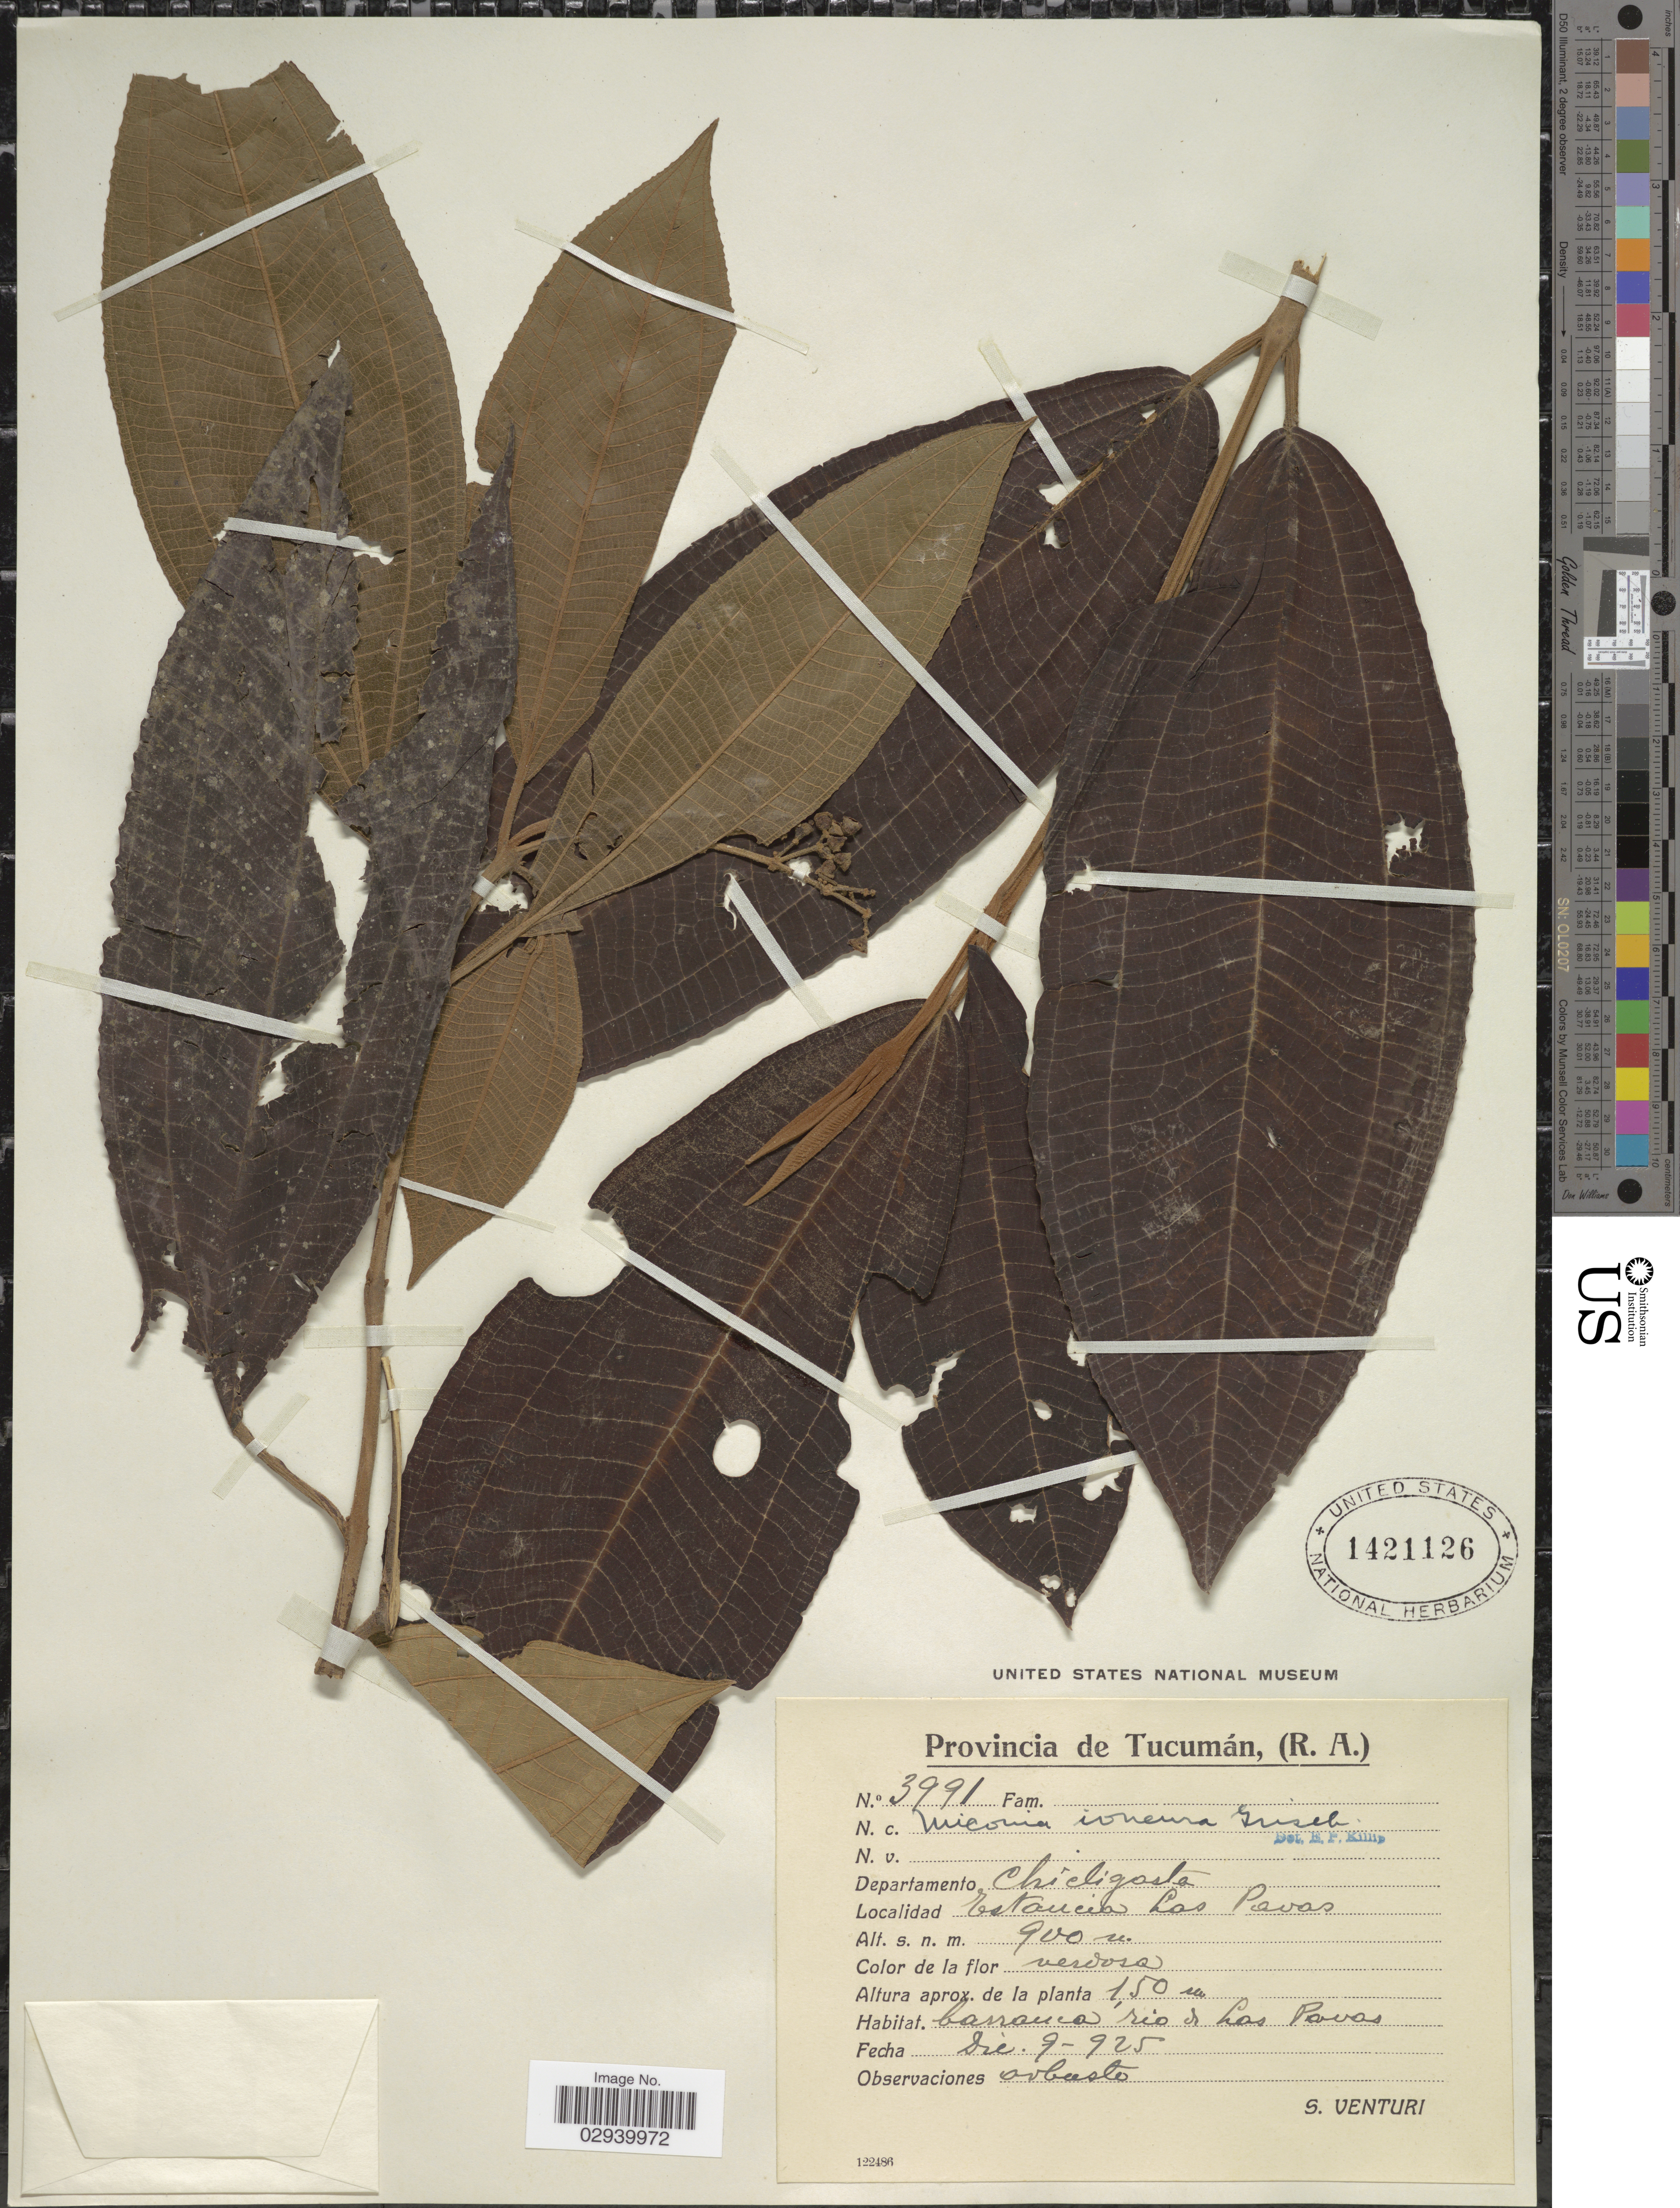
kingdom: Plantae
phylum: Tracheophyta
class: Magnoliopsida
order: Myrtales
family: Melastomataceae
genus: Miconia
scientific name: Miconia ioneura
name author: Griseb.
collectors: S. Venturi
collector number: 3991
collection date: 1925-12-09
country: Argentina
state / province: Tucuman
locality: (R.A.), Departamento Chicligasta. Estancia Las Pavas.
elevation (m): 900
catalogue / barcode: US 1421126